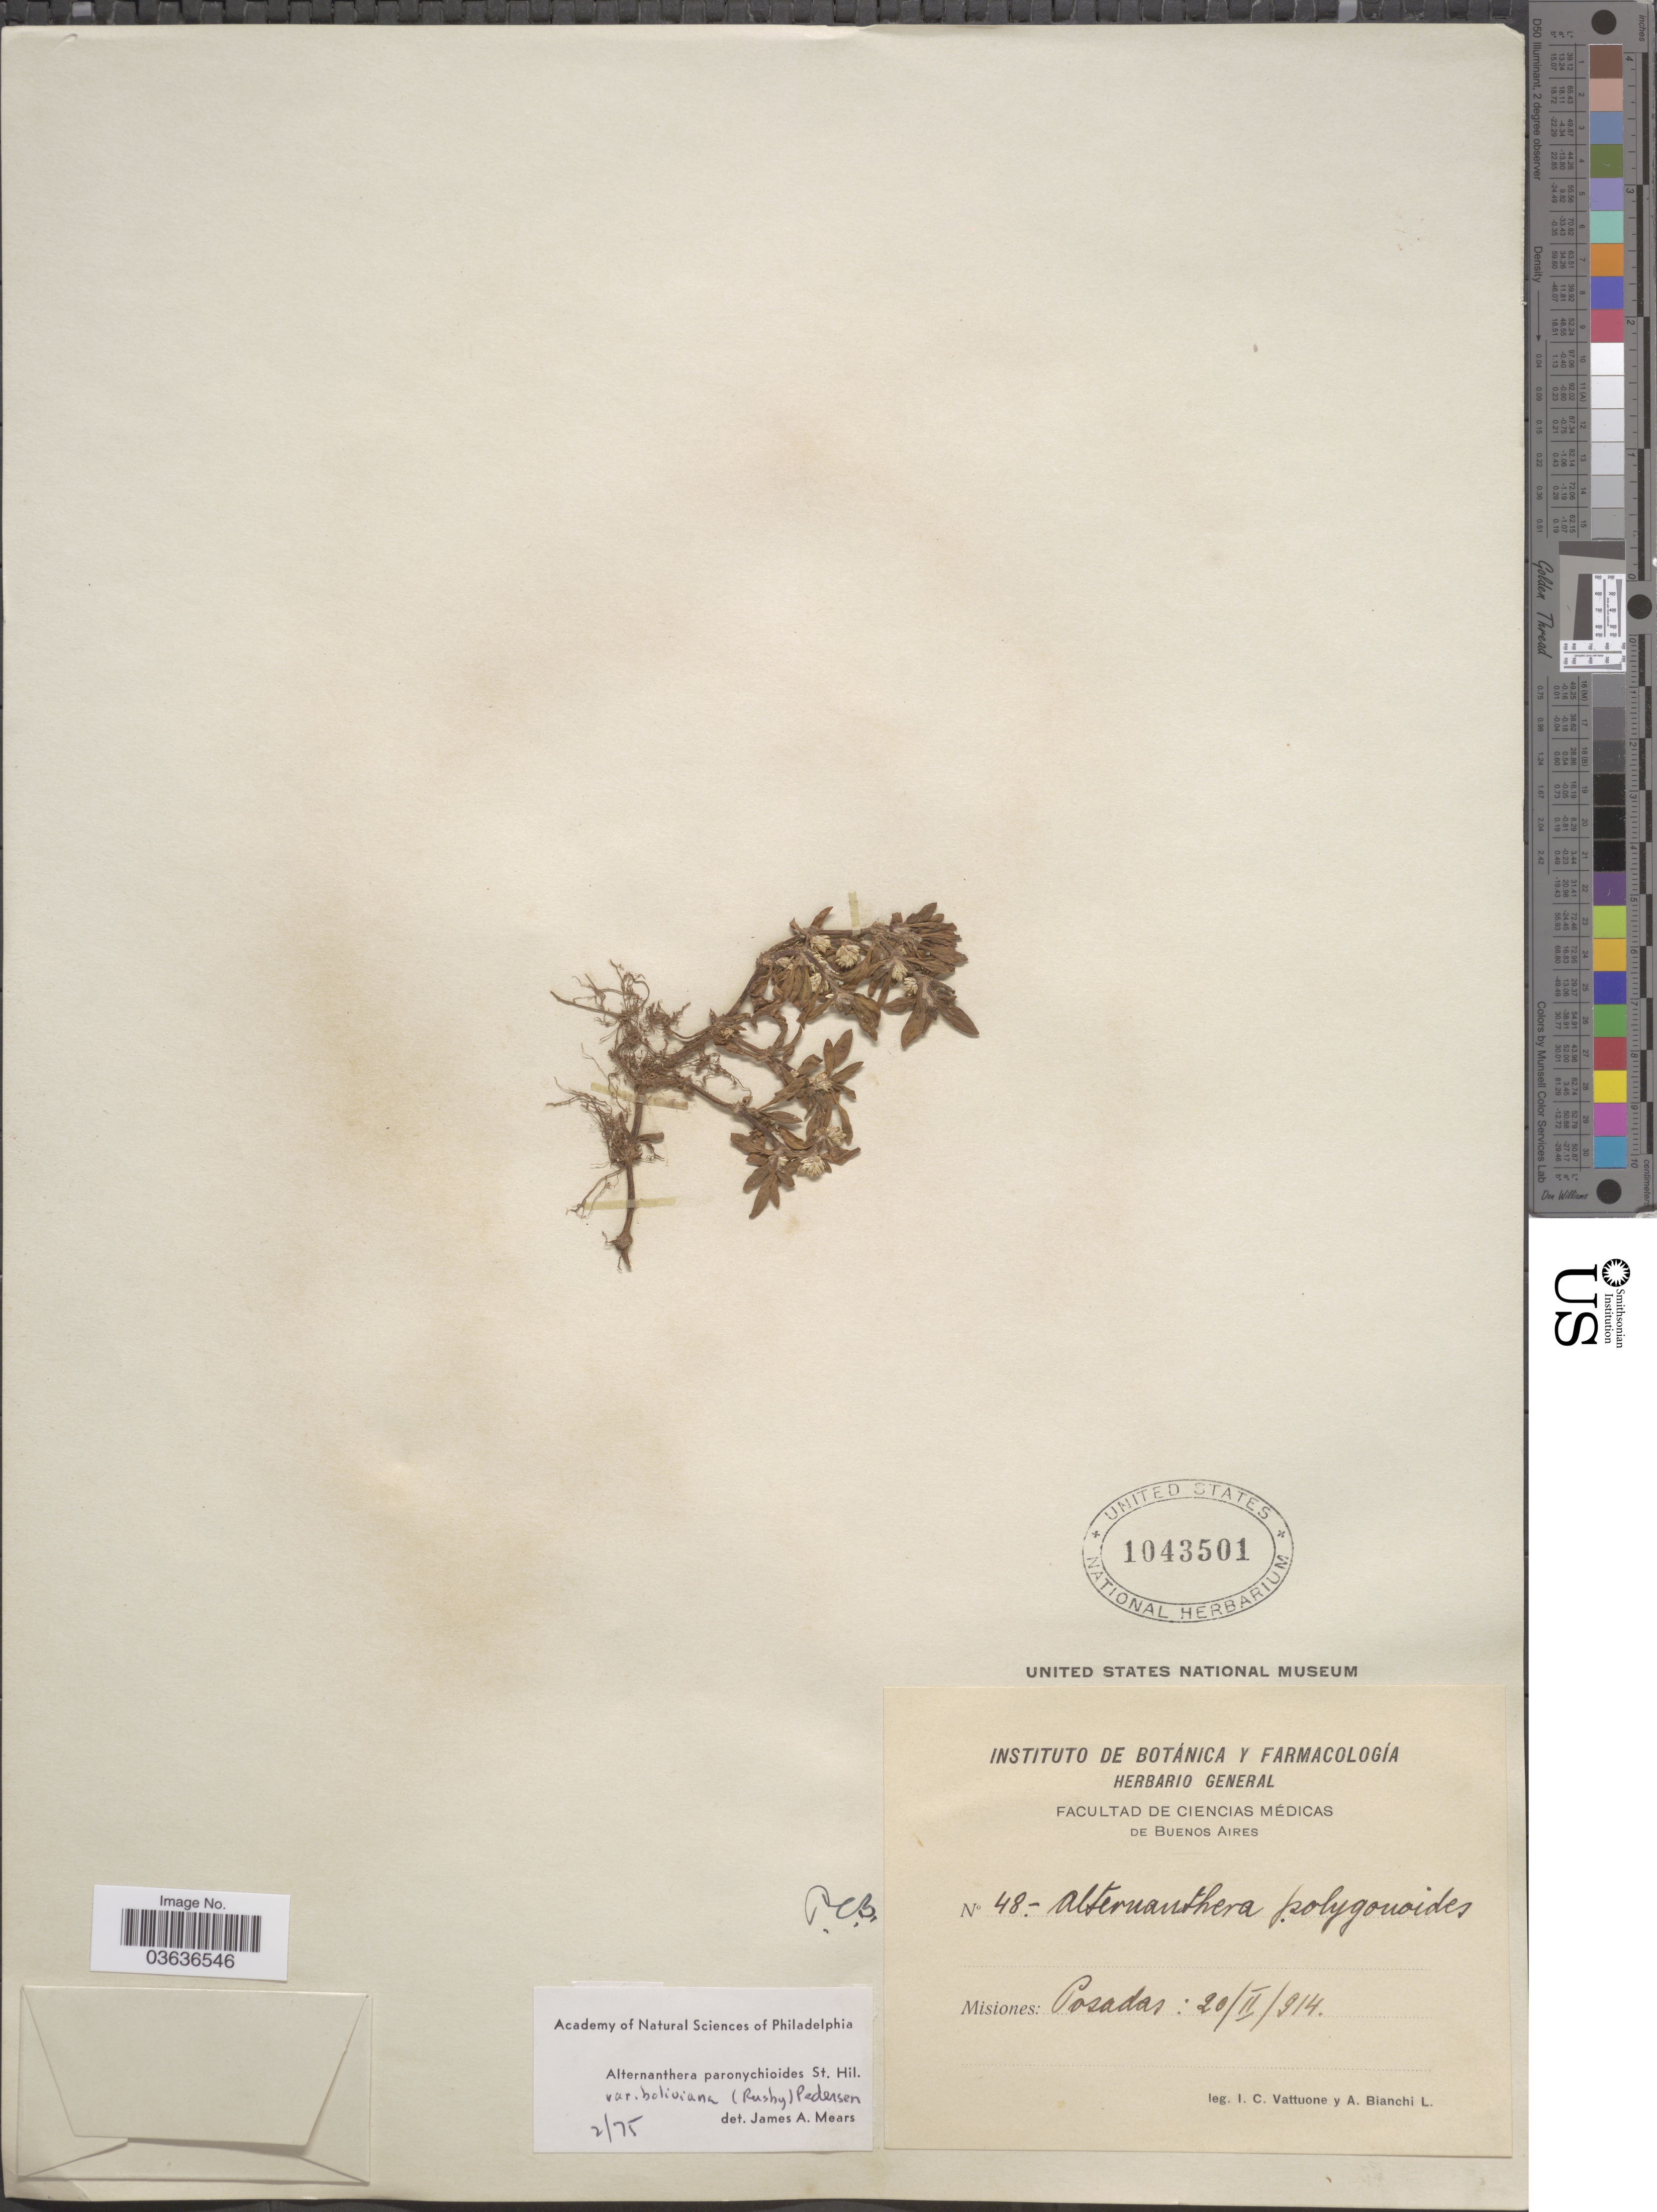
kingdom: Plantae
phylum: Tracheophyta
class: Magnoliopsida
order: Caryophyllales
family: Amaranthaceae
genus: Alternanthera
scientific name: Alternanthera polygonoides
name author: (L.) R. Br. ex Sweet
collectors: I. Vattuone & A. Bianchi L.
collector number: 48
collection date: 1914-02-20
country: Argentina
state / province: Misiones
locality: Posadas.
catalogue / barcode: US 1043501